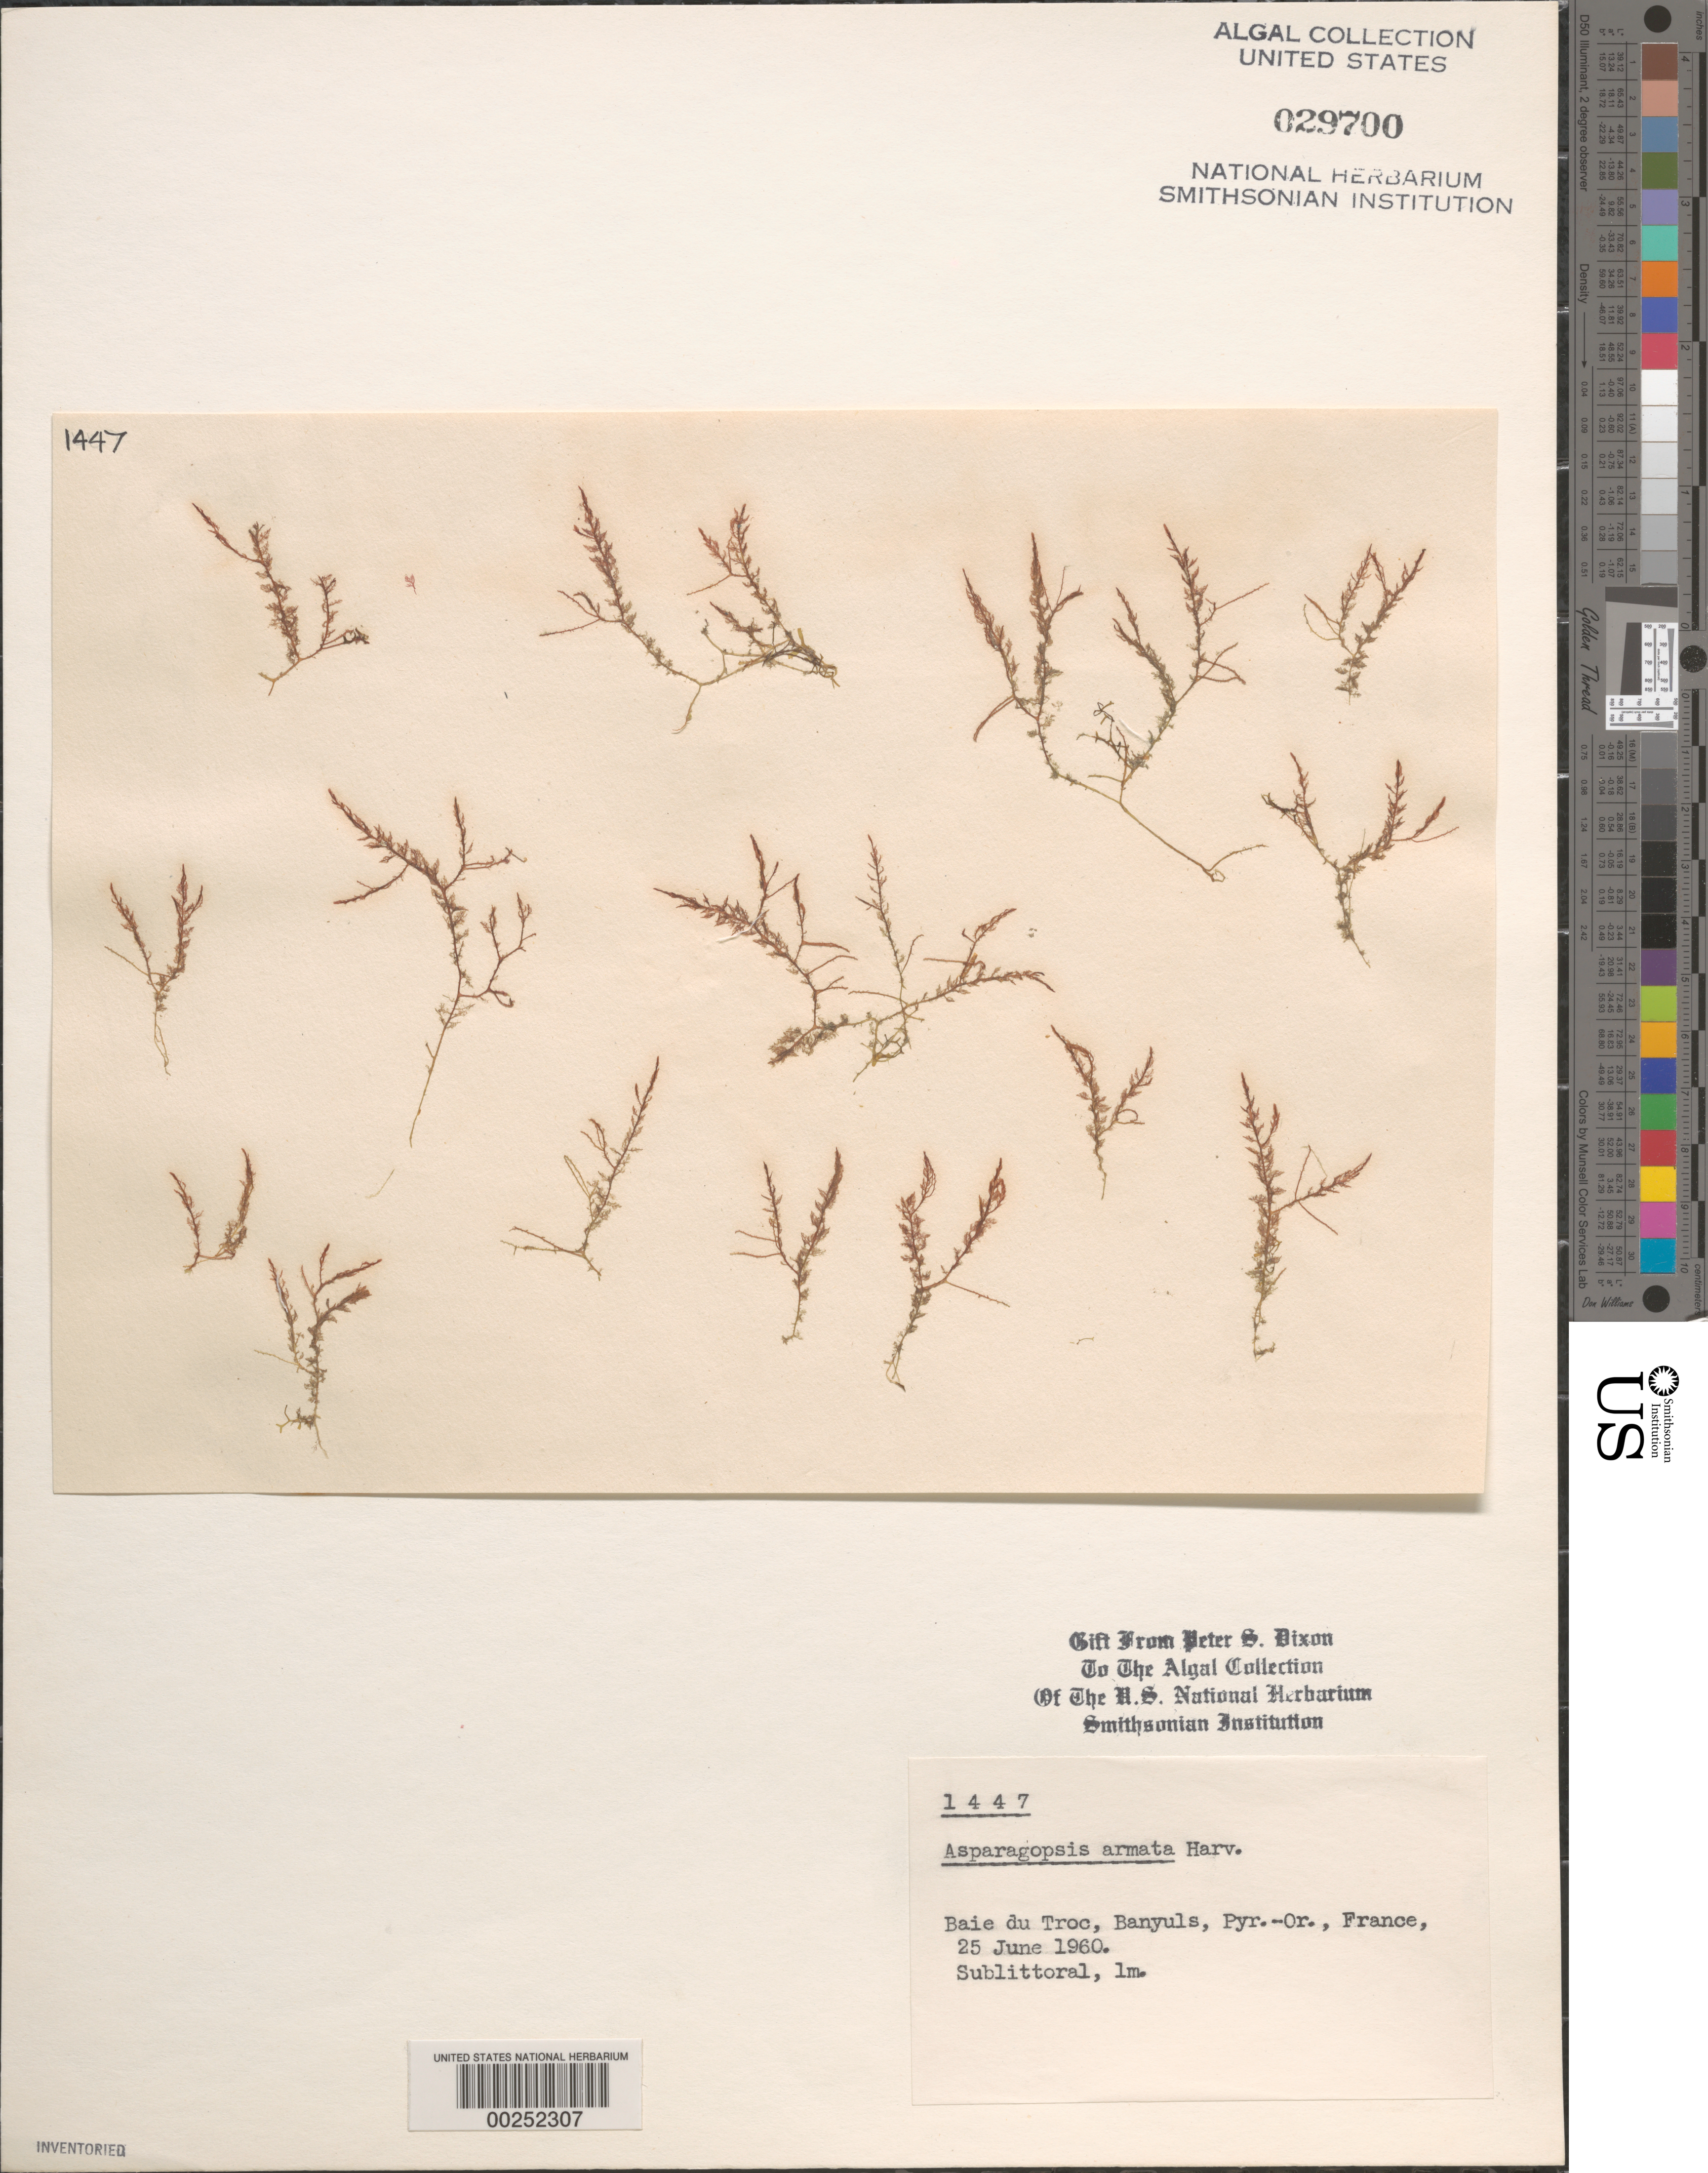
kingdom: Plantae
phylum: Rhodophyta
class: Florideophyceae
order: Bonnemaisoniales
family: Bonnemaisoniaceae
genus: Asparagopsis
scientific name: Asparagopsis armata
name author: Harv.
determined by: Dixon, P. S.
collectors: P. S. Dixon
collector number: PSD 1447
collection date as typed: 25 Jun 1960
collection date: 1960-06-25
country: France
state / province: Occitanie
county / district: Pyrénées-Orientales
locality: Baie du Troc, Banyuls-sur-Mer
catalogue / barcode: US 29700